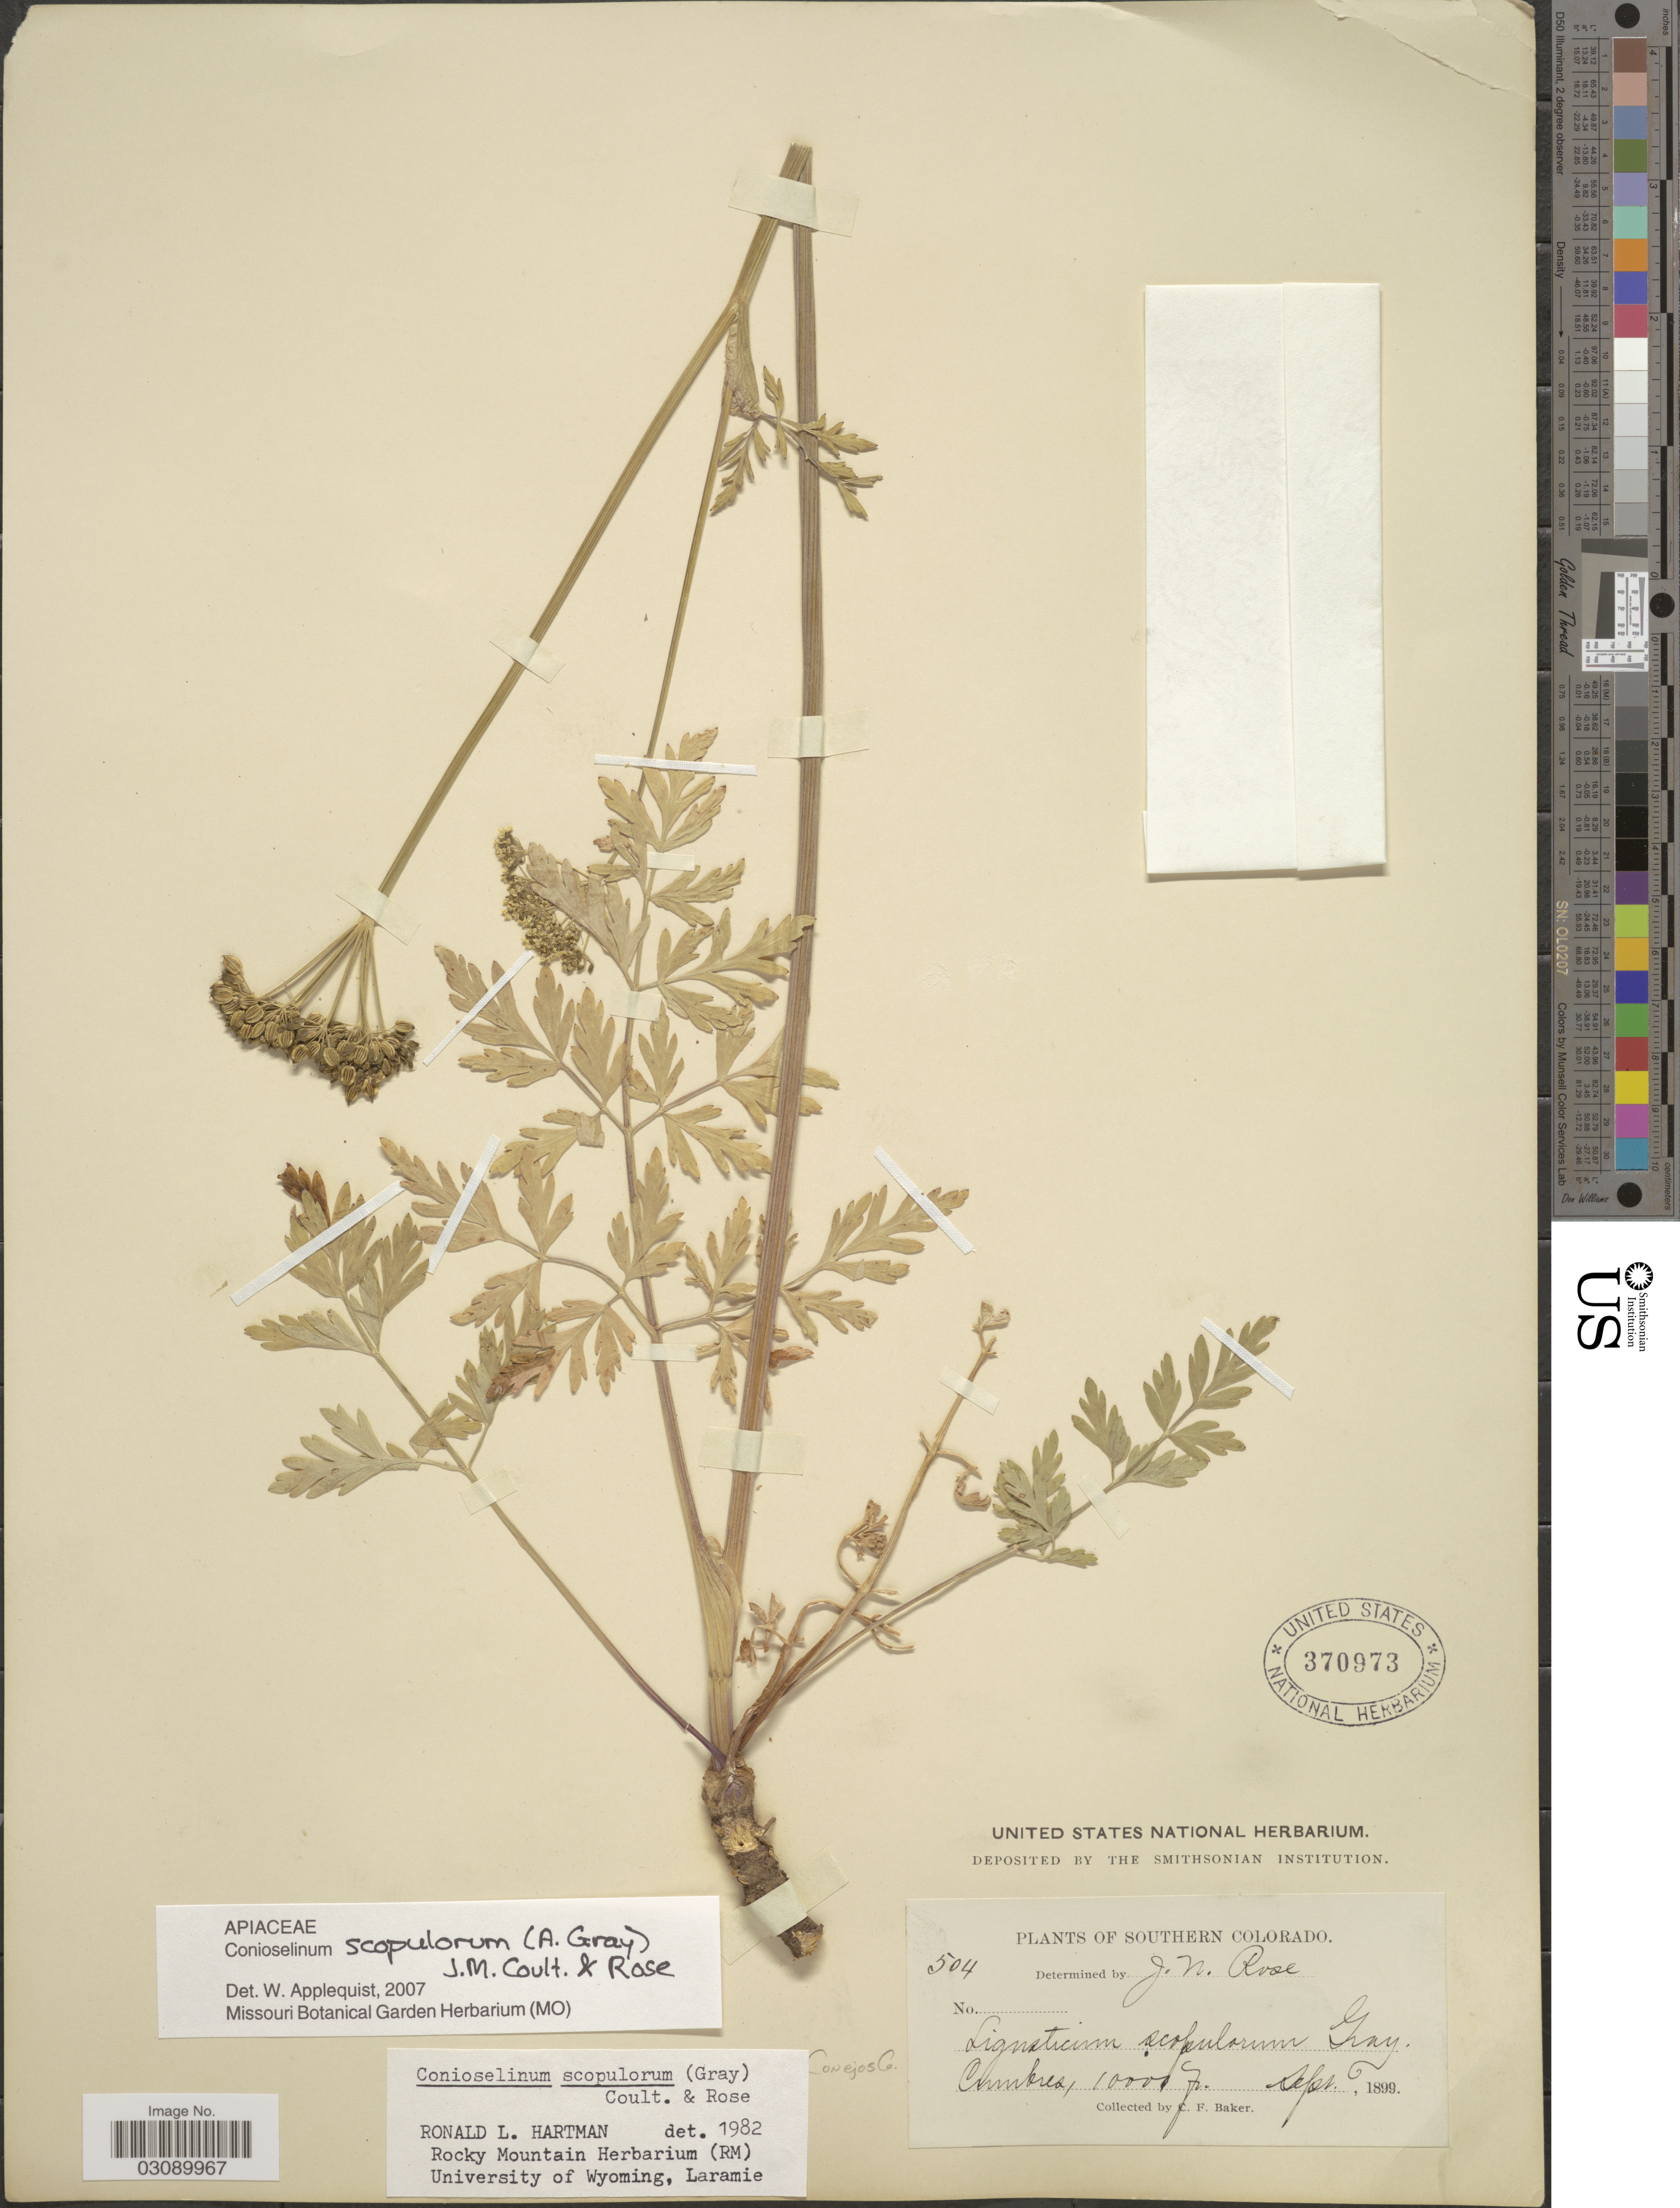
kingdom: Plantae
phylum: Tracheophyta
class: Magnoliopsida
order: Apiales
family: Apiaceae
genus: Conioselinum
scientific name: Conioselinum scopulorum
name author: (A. Gray) J.M. Coult. & Rose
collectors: C. F. Baker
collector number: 504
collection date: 1899-09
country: United States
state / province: Colorado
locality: Southern Colorado. Cumbres. Conejos Co.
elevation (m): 3048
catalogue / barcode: US 370973